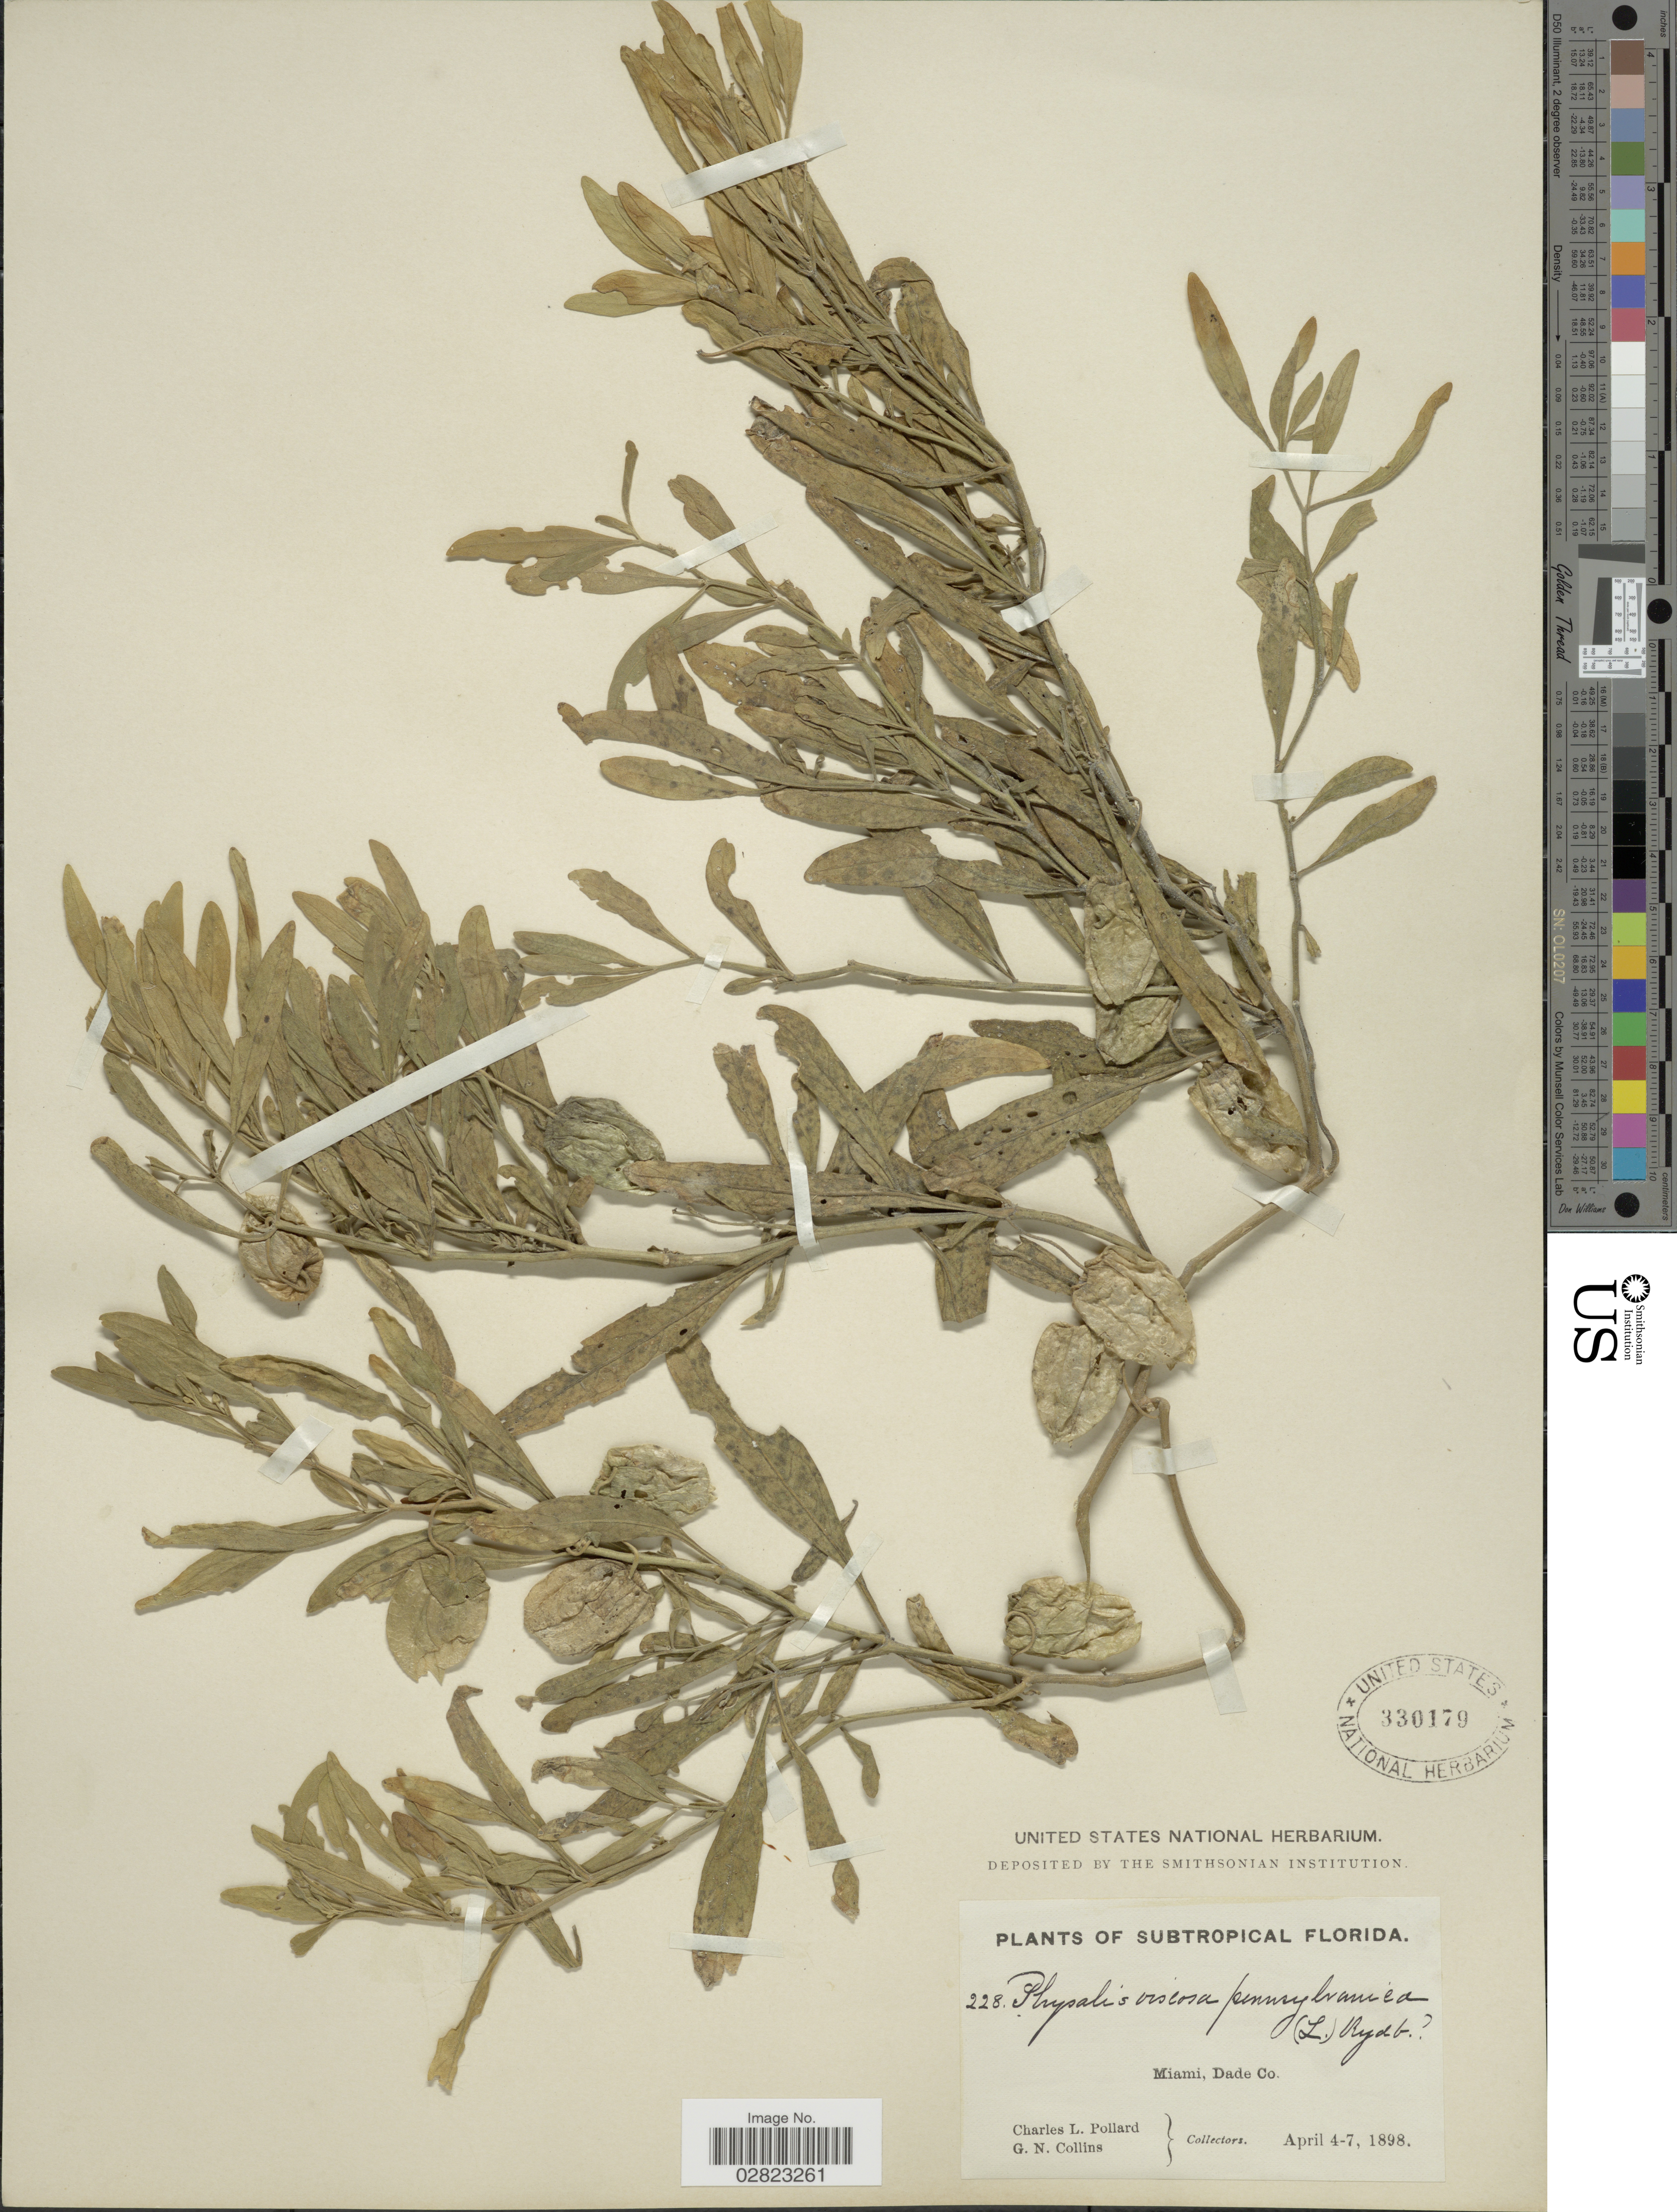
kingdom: Plantae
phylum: Tracheophyta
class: Magnoliopsida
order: Solanales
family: Solanaceae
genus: Physalis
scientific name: Physalis elliottii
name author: Kunze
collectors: C. L. Pollard & G. Collins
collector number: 228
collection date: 1898-04-04/1898-04-07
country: United States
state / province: Florida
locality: Subtropical Florida. Miami, Dade Co.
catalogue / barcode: US 330179